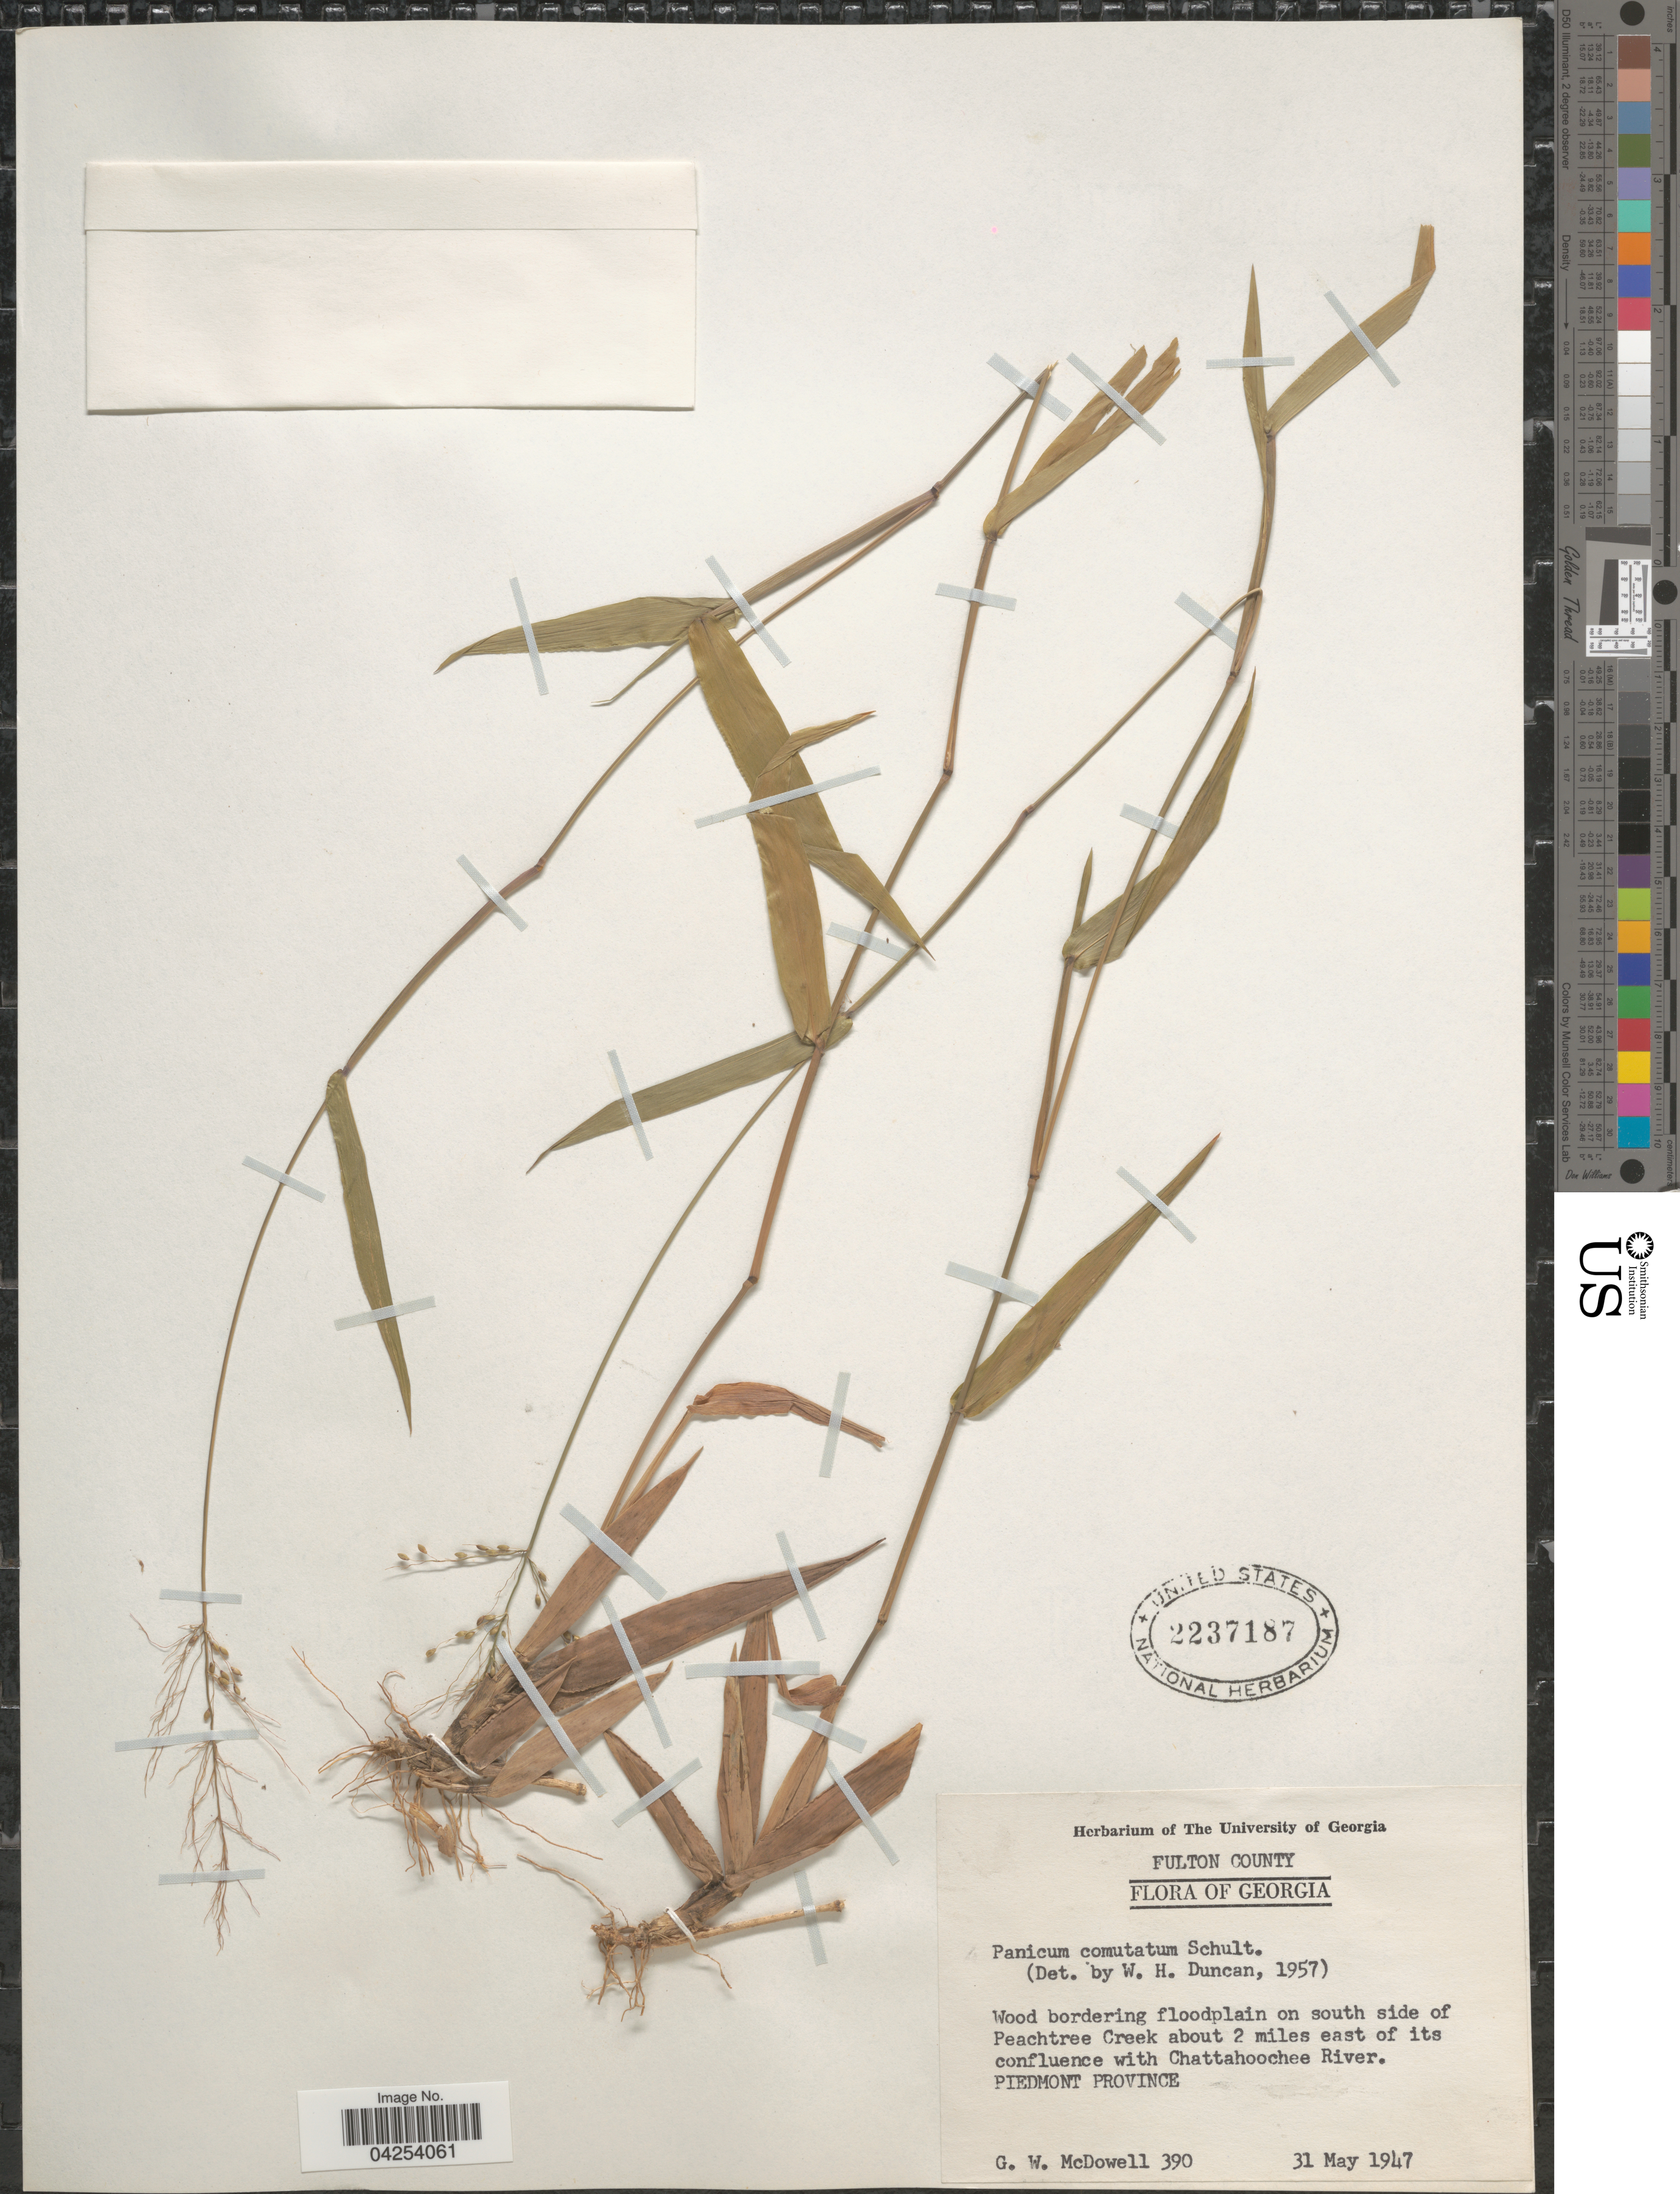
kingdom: Plantae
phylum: Tracheophyta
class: Liliopsida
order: Poales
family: Poaceae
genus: Dichanthelium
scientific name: Dichanthelium commutatum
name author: (Schult.) Gould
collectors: G. McDowell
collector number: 390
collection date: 1947-05-31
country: United States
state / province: Georgia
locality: Fulton County. Wood bordering floodplain on south side of Peachtree Creek about 2 miles east of its confluence with Chattahoochee River. Piedmont Province.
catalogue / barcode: US 2237187